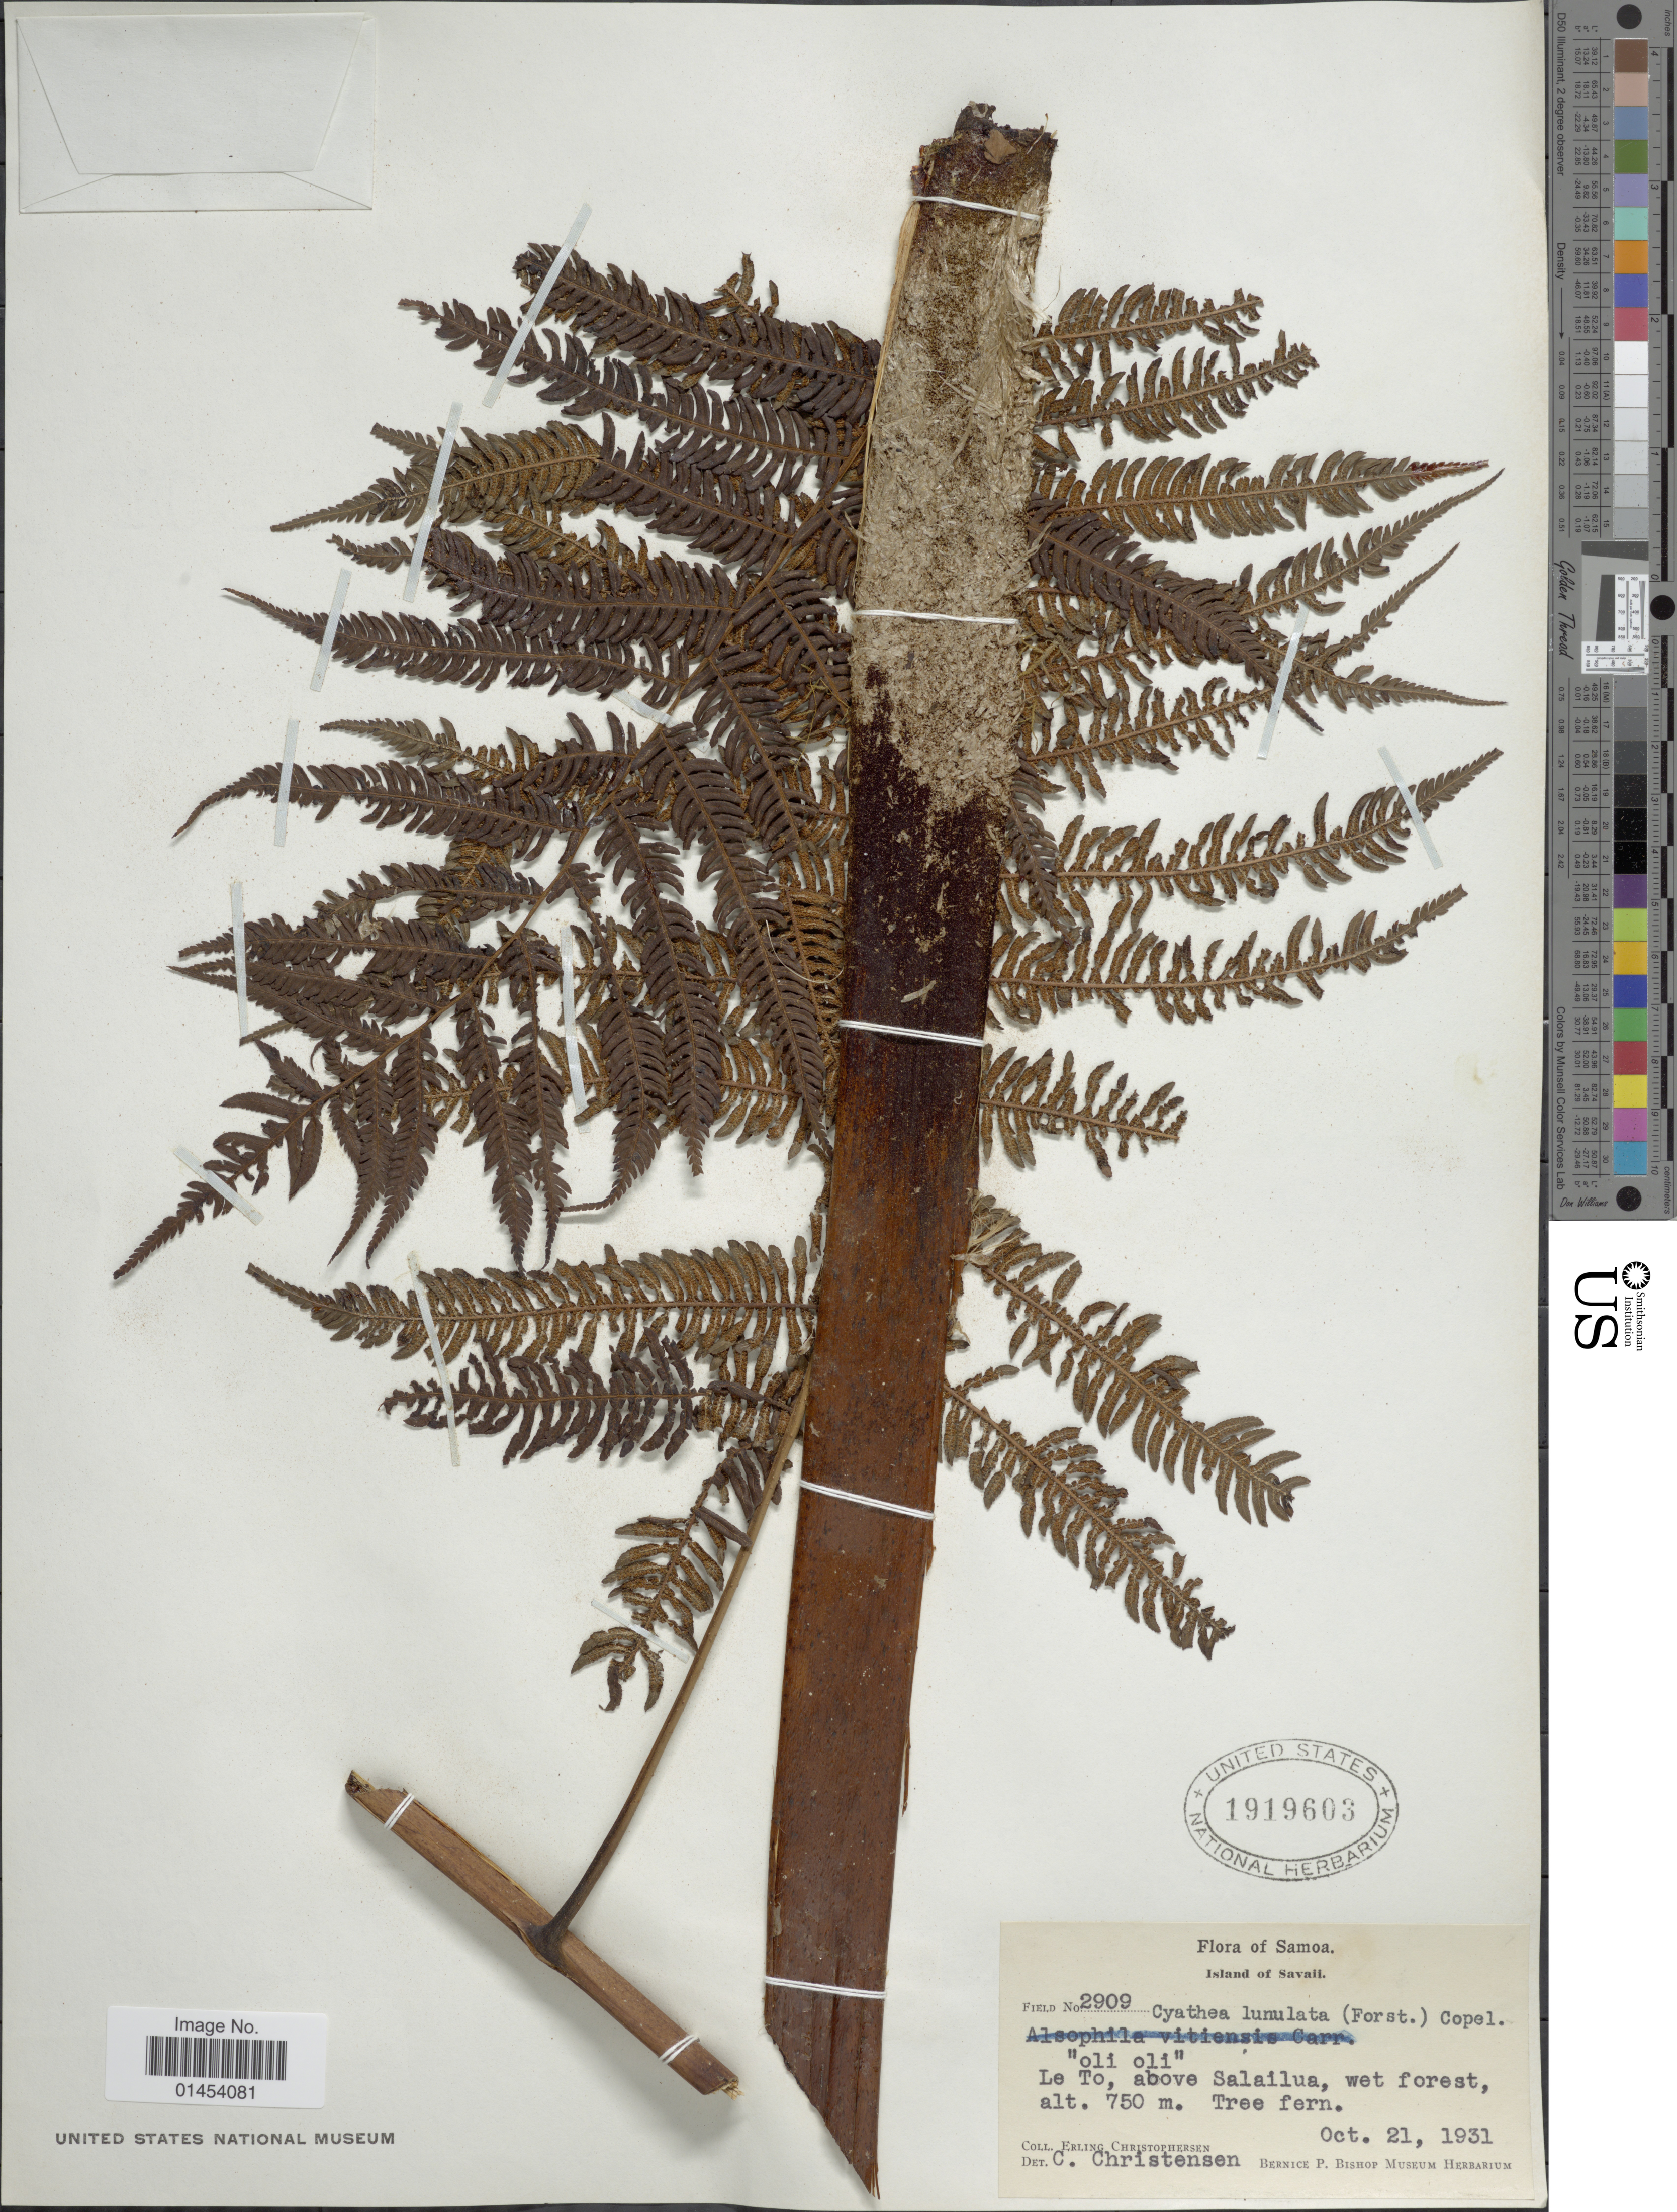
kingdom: Plantae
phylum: Tracheophyta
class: Polypodiopsida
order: Cyatheales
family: Cyatheaceae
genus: Cyathea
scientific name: Cyathea lunulata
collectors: E. Christophersen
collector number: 2909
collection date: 1931-10-21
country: Samoa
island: Savai'i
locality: Island of Savaii. Le To, above Salailua, wet forest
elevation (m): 750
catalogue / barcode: US 1919603